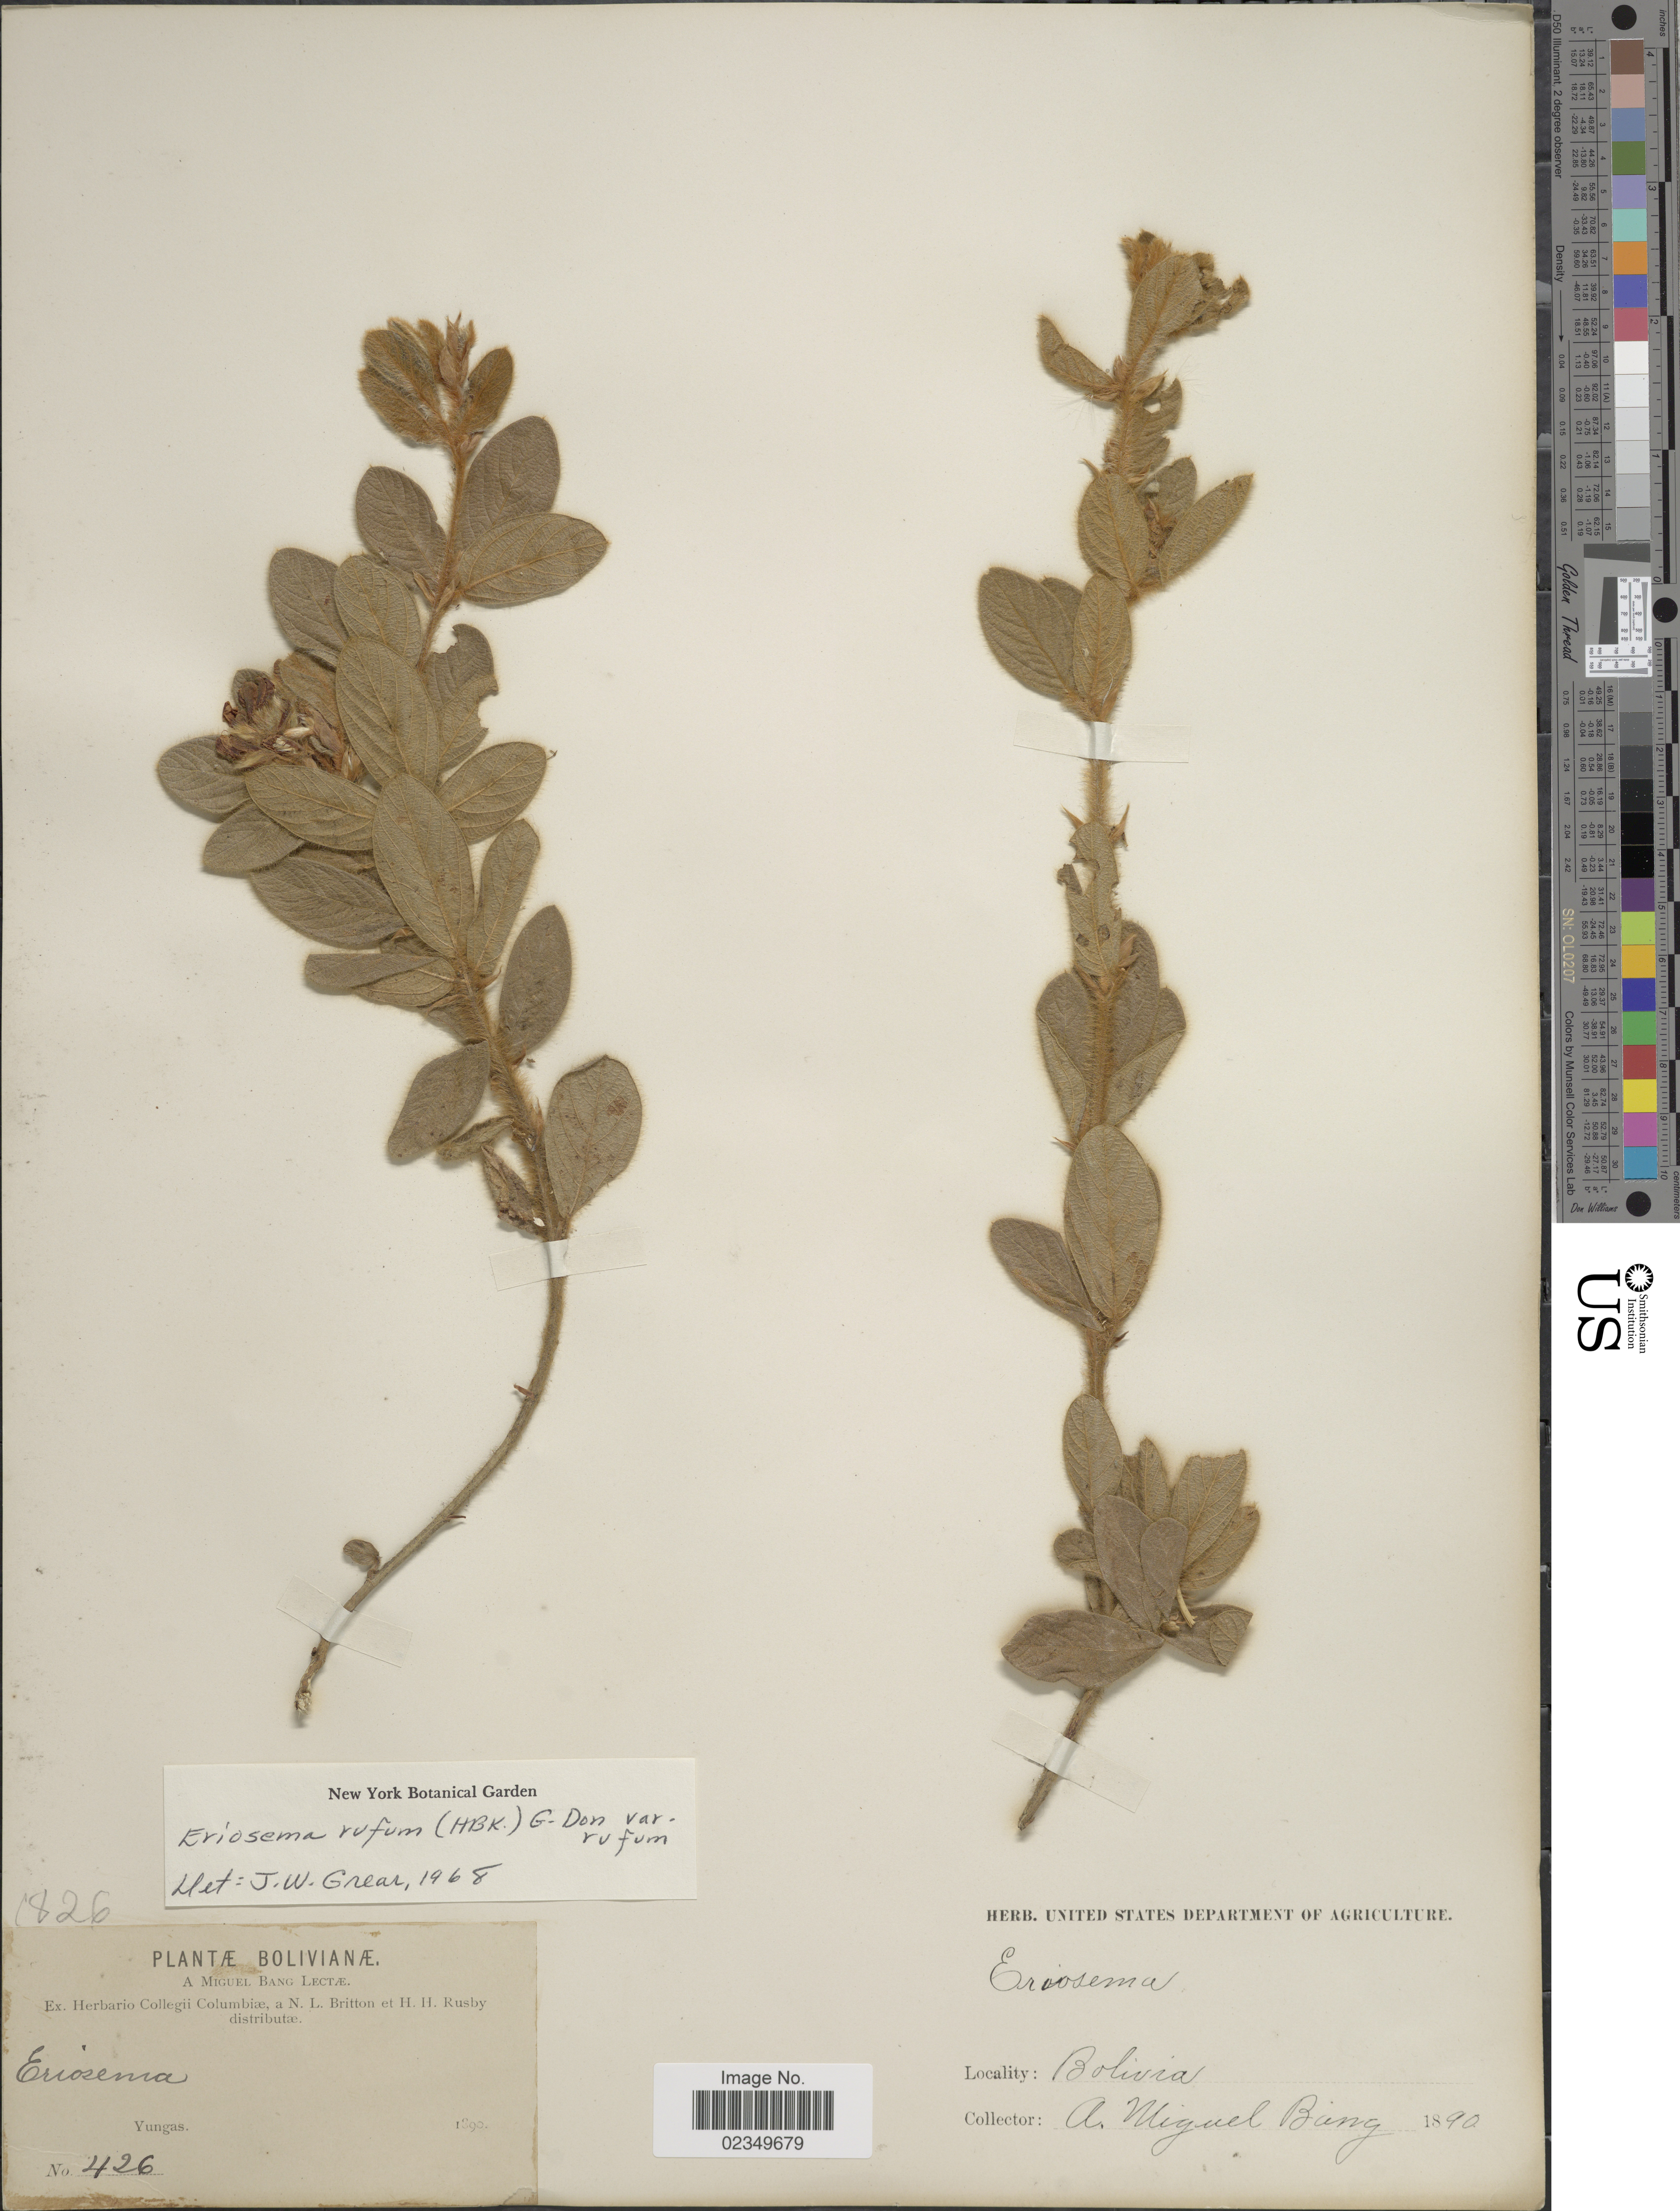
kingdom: Plantae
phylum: Tracheophyta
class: Magnoliopsida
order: Fabales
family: Fabaceae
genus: Eriosema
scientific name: Eriosema rufum var. rufum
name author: (Kunth) G. Don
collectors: M. Bang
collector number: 426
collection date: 1890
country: Bolivia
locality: Yungas, Bolivia